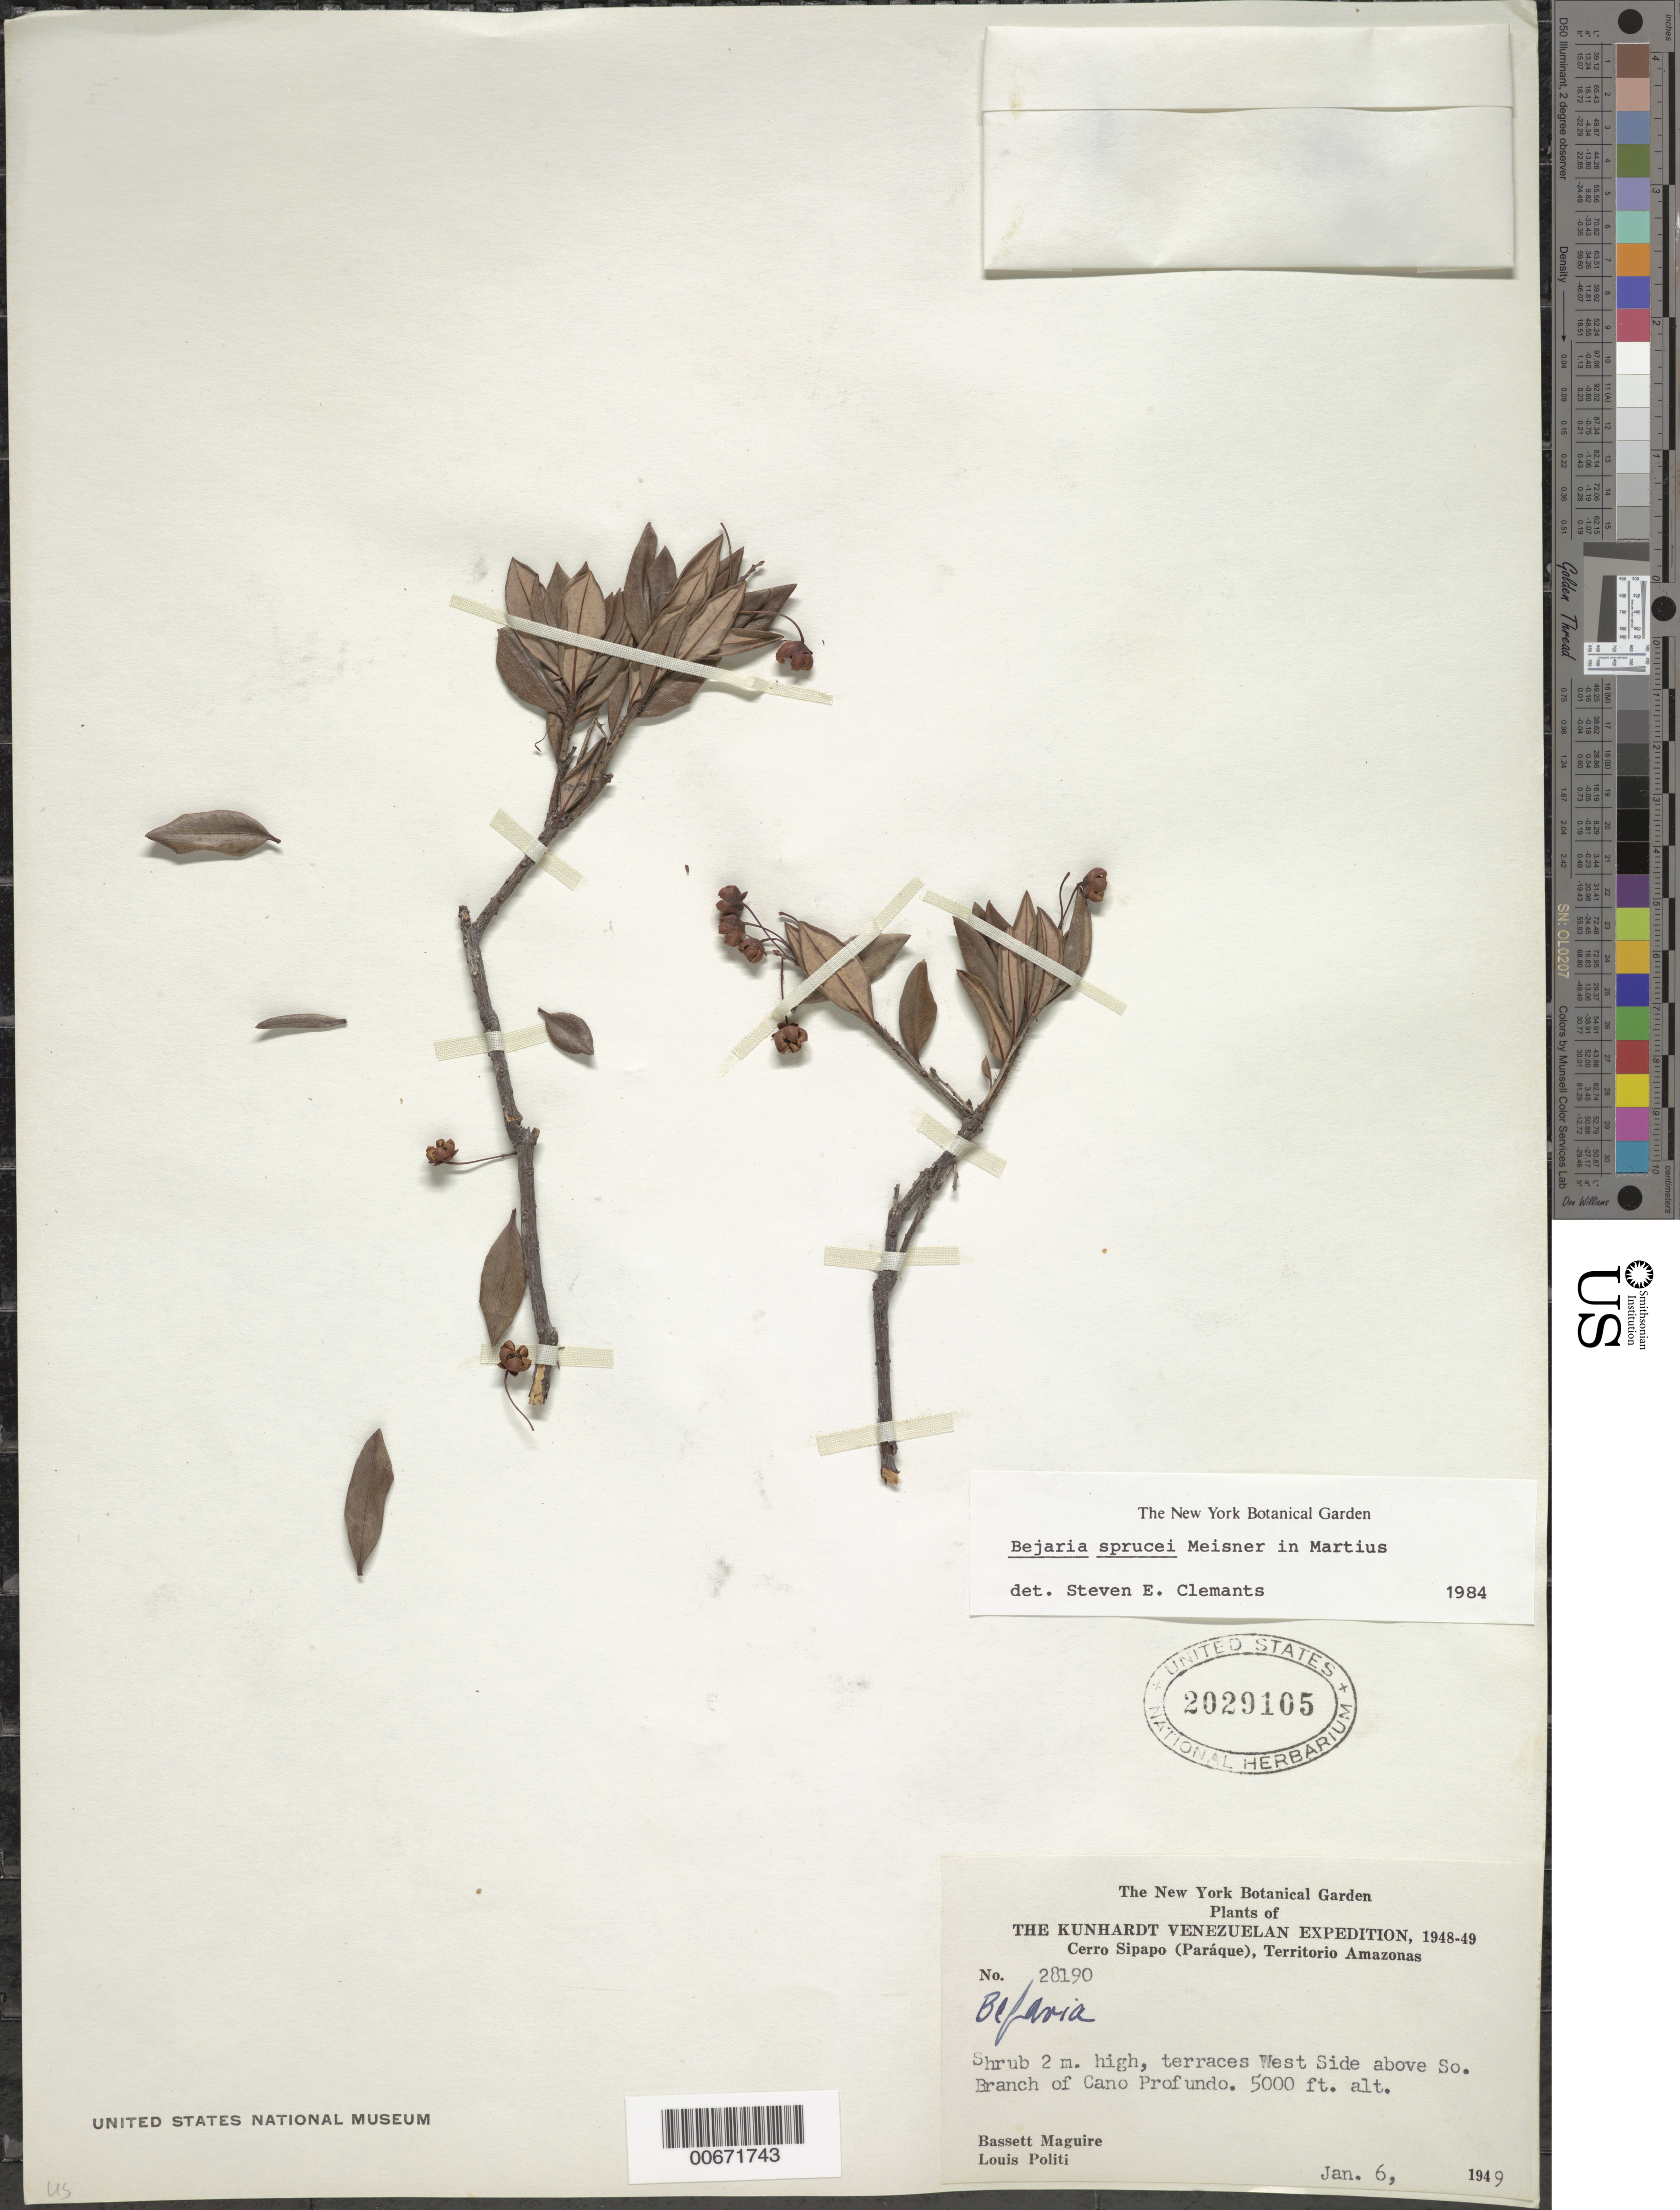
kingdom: Plantae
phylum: Tracheophyta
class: Magnoliopsida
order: Ericales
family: Ericaceae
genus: Bejaria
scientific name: Bejaria sprucei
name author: Meisn.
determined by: Clemants, S. E.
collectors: B. Maguire & L. Politi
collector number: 28190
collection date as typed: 6-Jan-49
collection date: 1949-01-06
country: Venezuela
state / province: Amazonas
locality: Cerro Sipapo (Paráque), Caño Profundo, South Branch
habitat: Terraces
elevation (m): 1500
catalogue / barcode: US 2029105